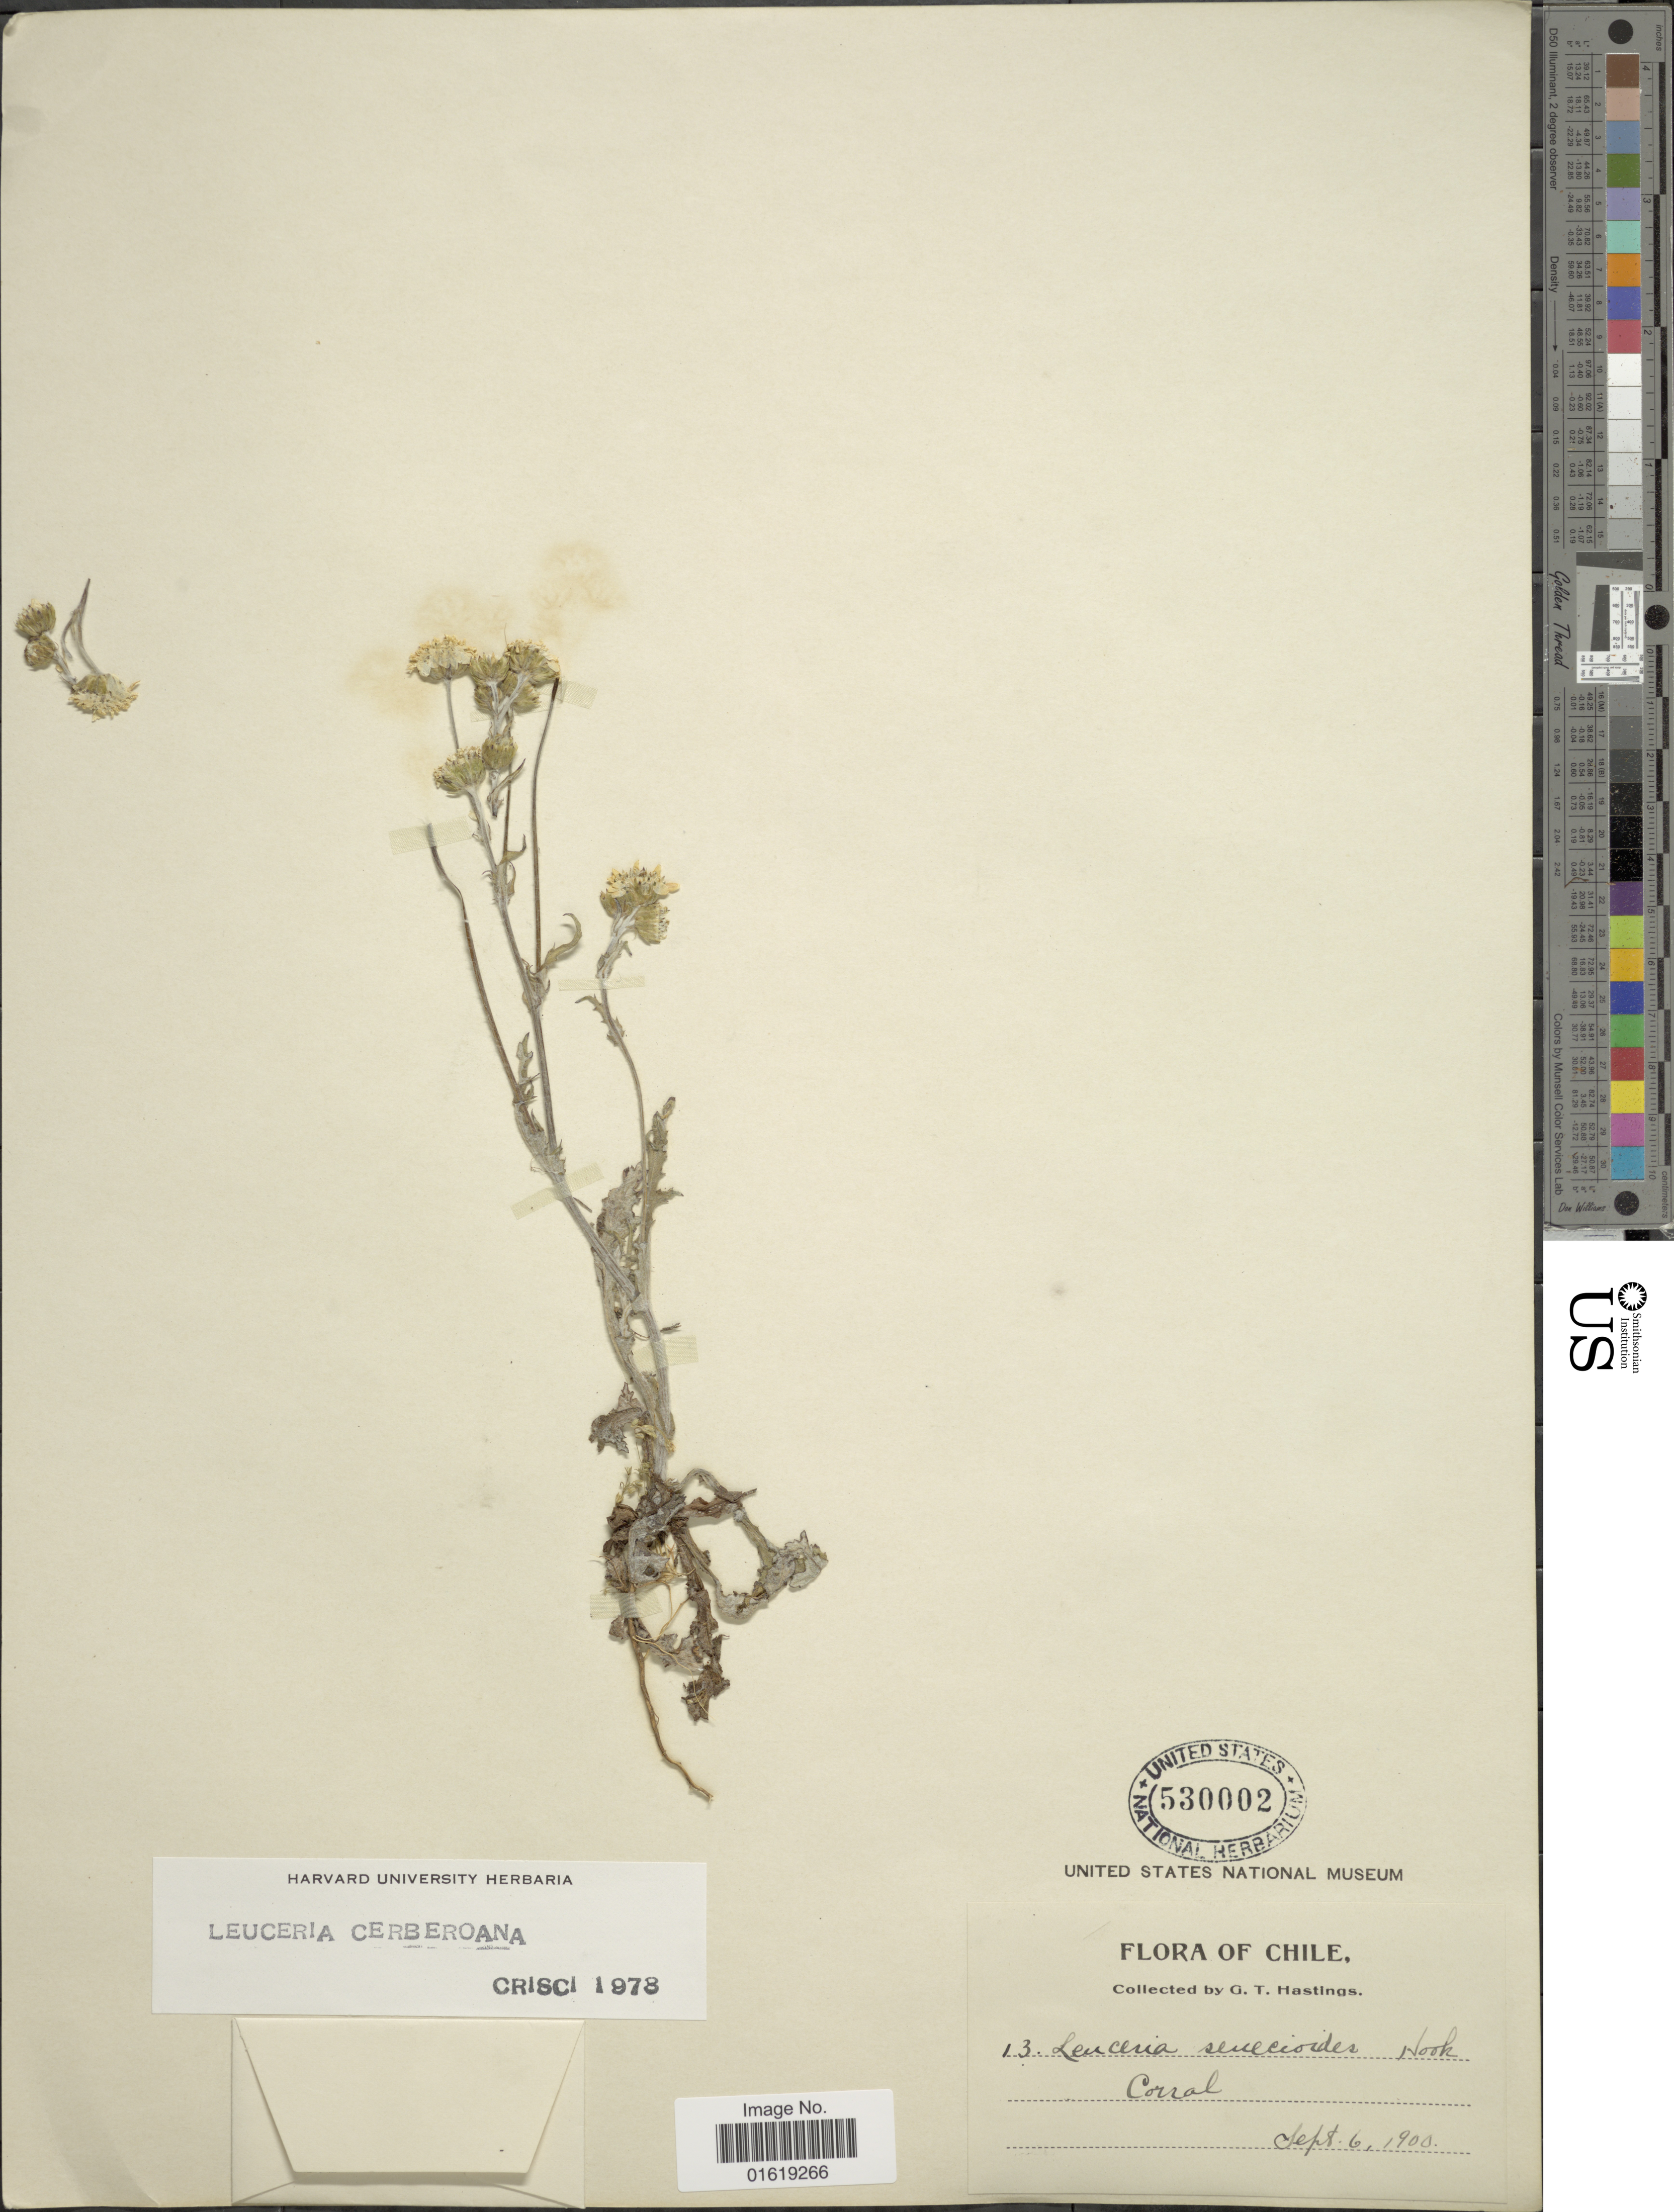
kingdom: Plantae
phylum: Tracheophyta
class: Magnoliopsida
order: Asterales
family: Asteraceae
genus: Leucheria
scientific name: Leucheria cerberoana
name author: J. Rémy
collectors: G. Hastings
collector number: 13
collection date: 1900-09-06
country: Chile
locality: Corral.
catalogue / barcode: US 530002